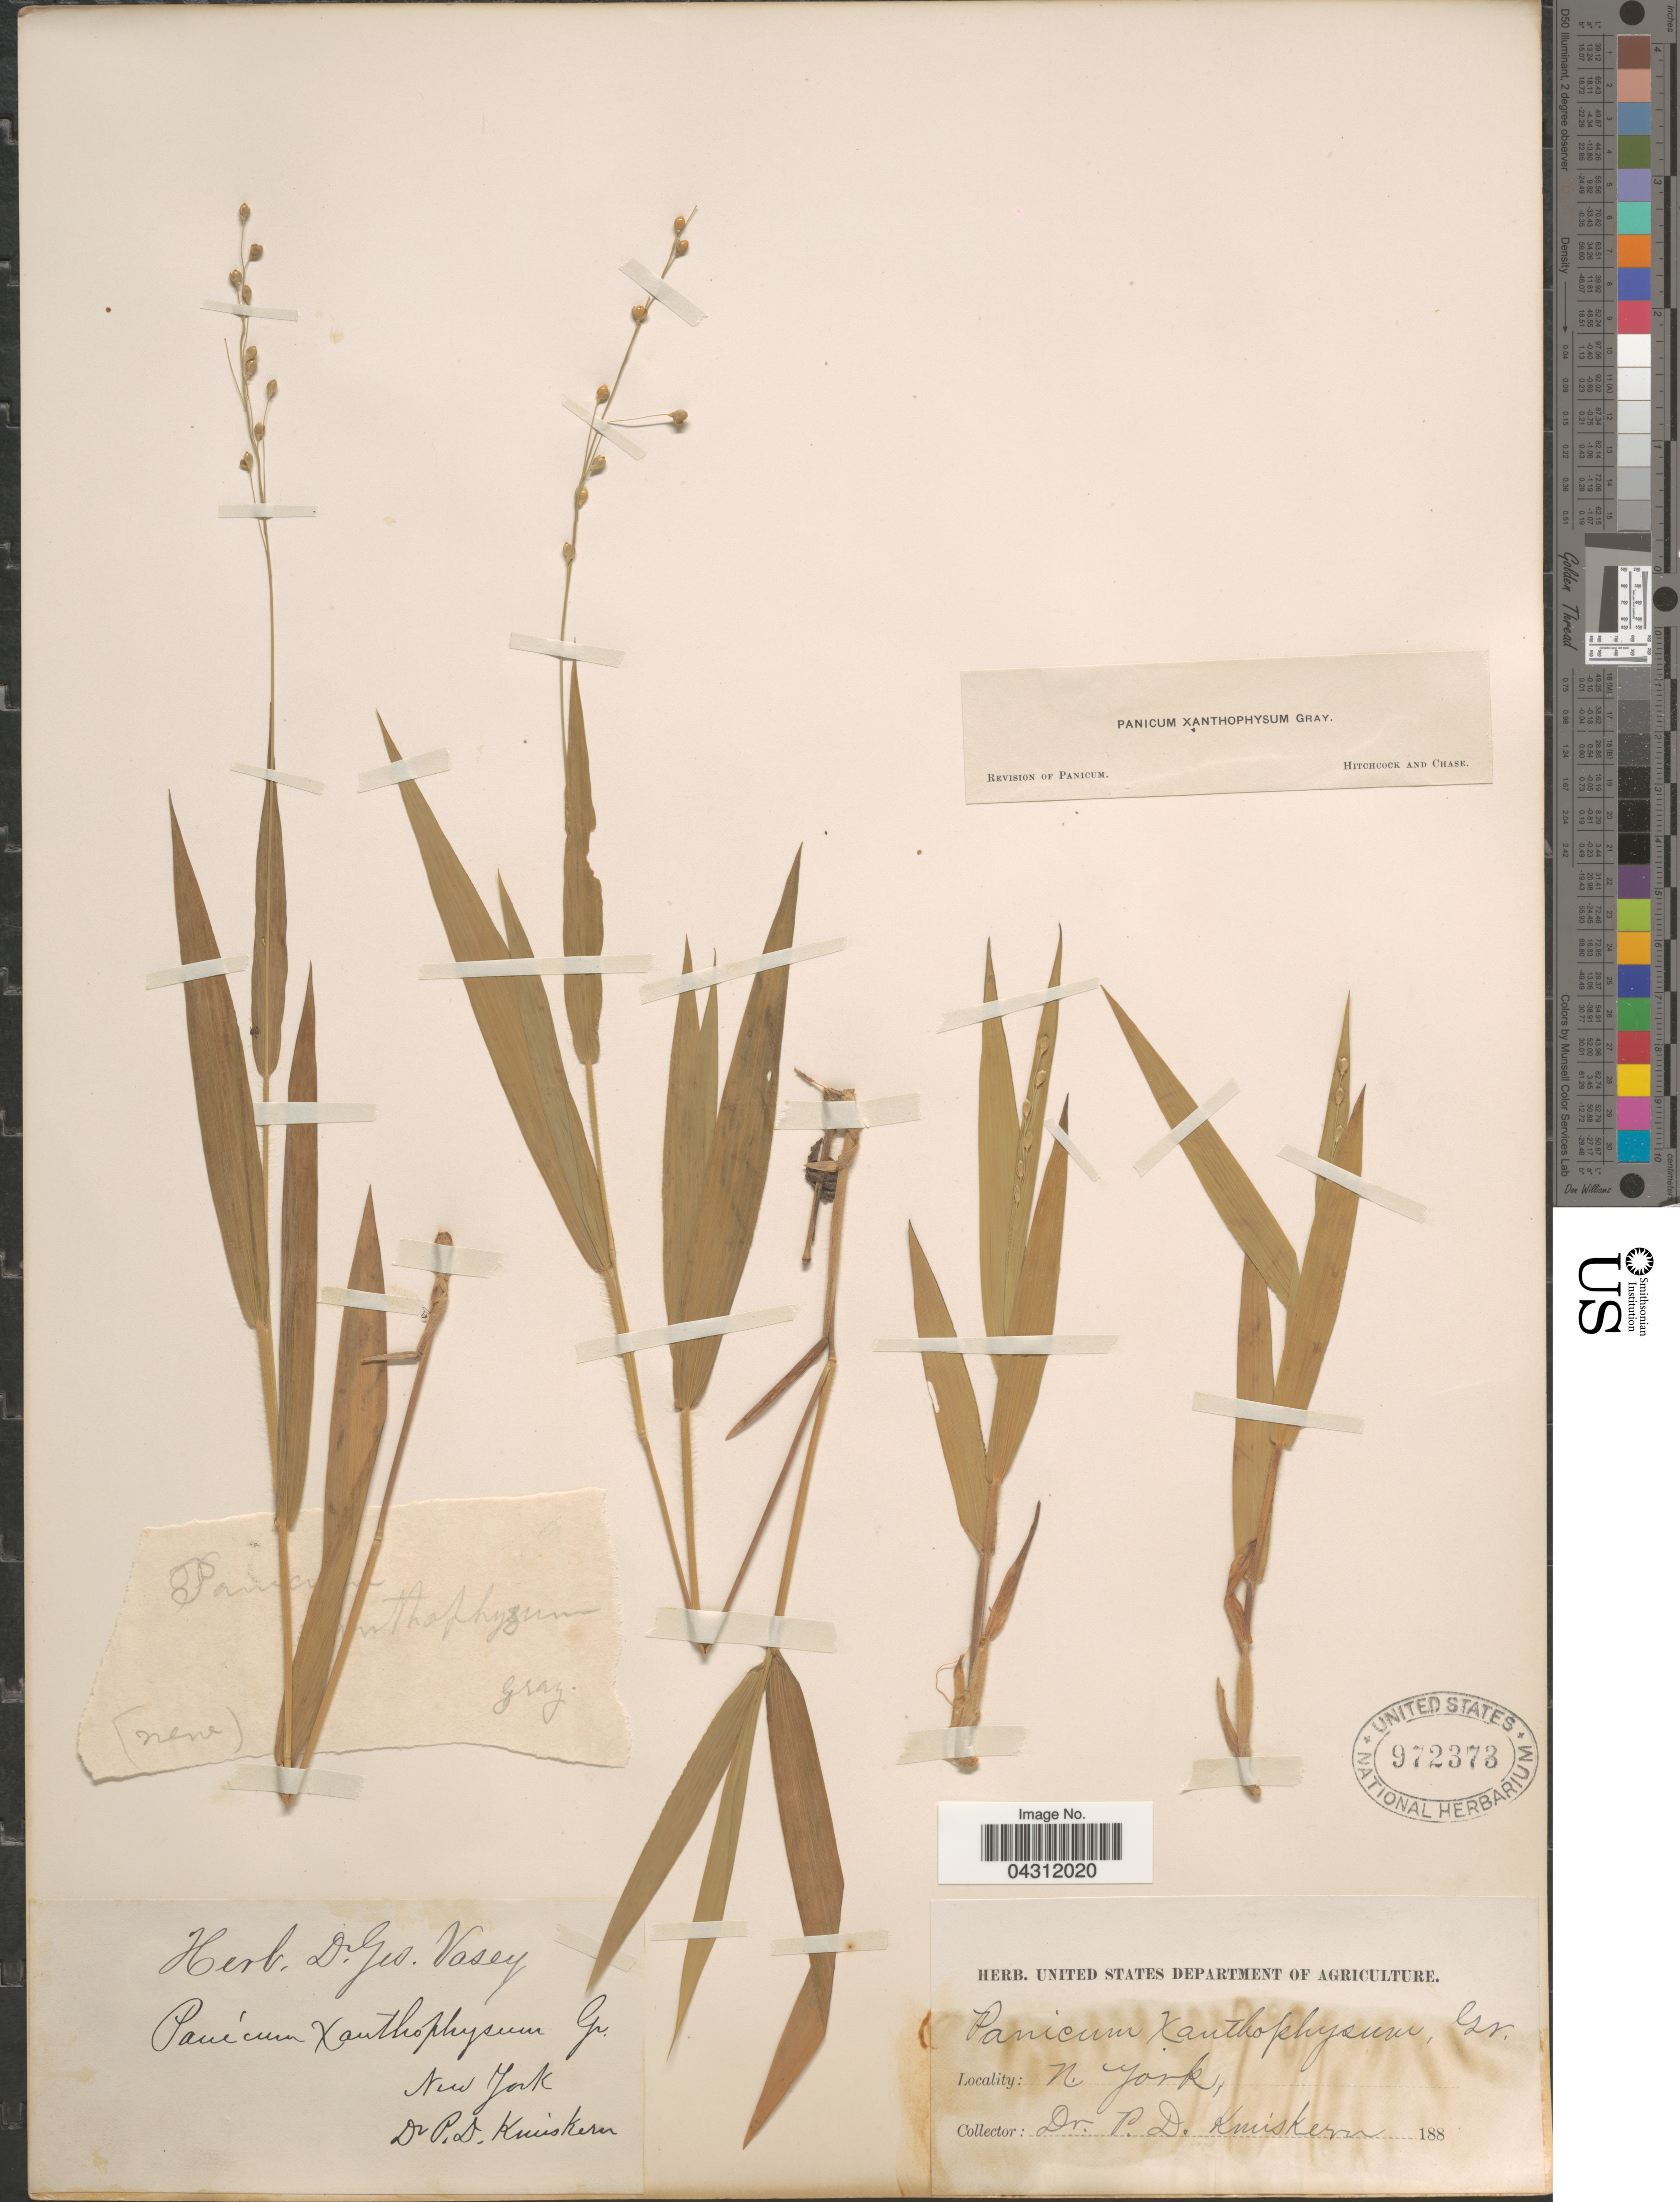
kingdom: Plantae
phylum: Tracheophyta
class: Liliopsida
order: Poales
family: Poaceae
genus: Dichanthelium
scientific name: Dichanthelium xanthophysum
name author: (A. Gray) Freckmann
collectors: P. Kneiskern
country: United States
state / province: New York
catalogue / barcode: US 972373